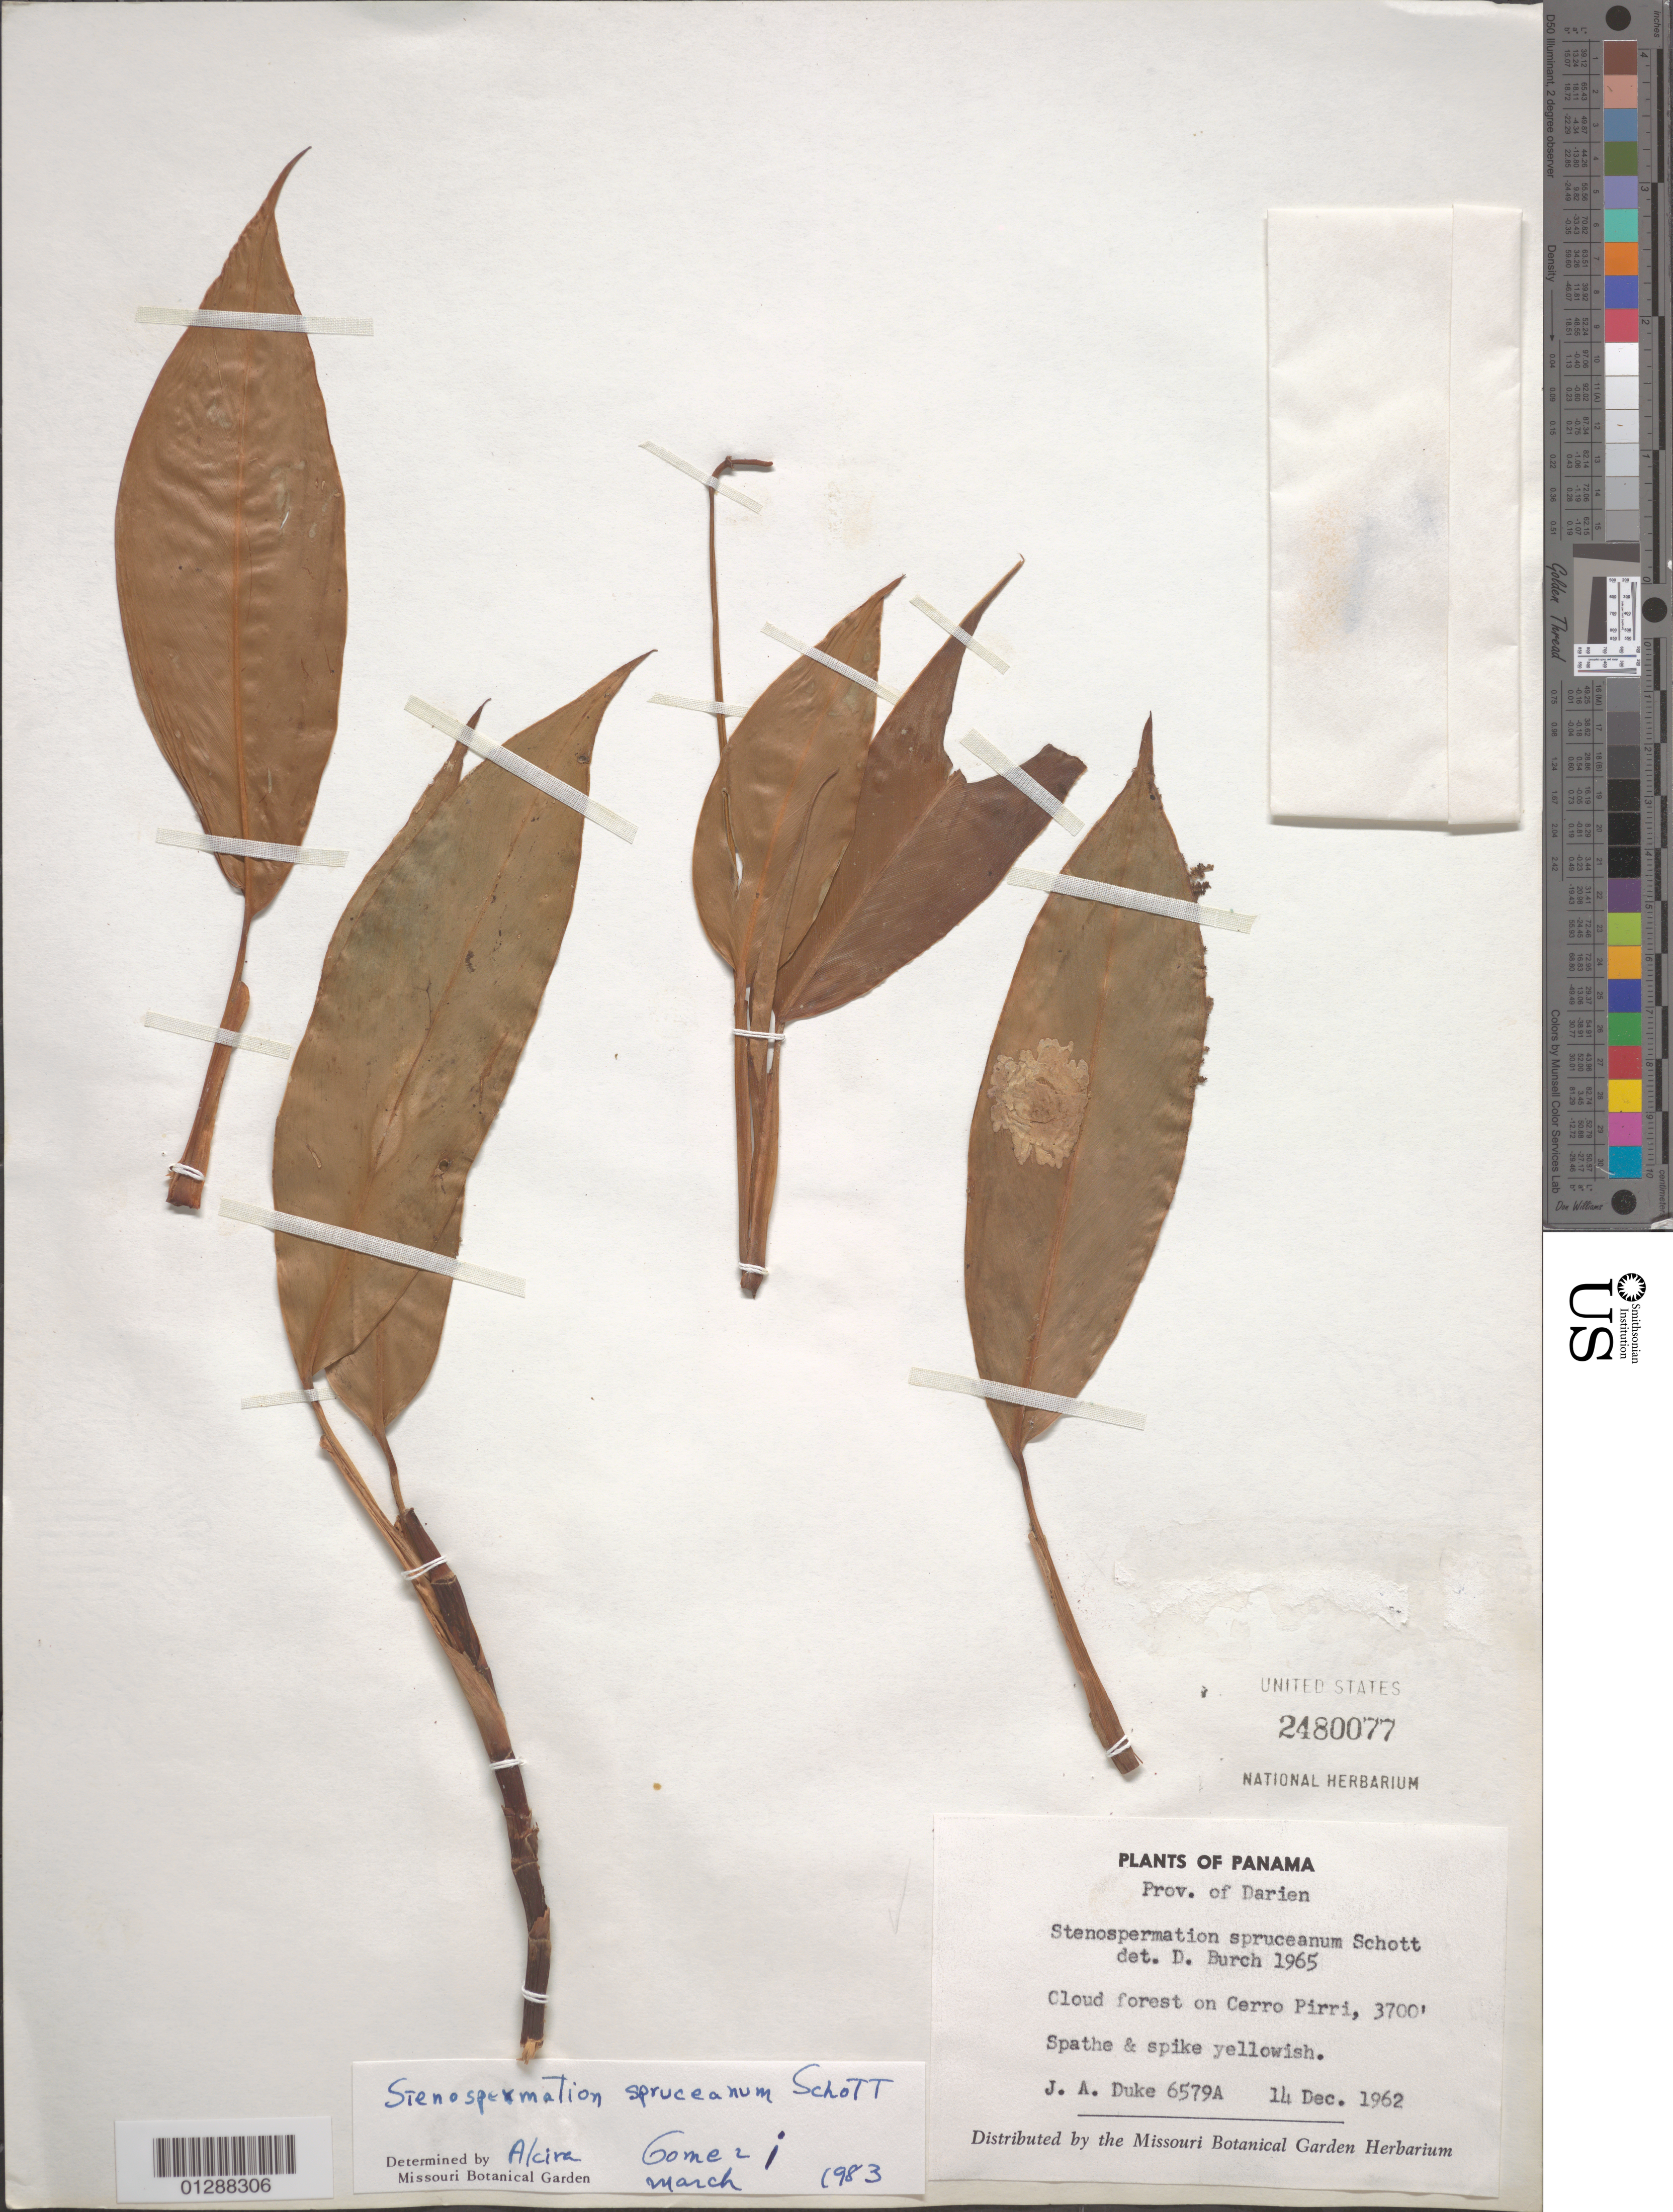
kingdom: Plantae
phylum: Tracheophyta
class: Liliopsida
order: Alismatales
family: Araceae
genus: Stenospermation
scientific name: Stenospermation spruceanum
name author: Schott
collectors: J. A. Duke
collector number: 6579A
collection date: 1962-12-14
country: Panama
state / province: Darien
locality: Cloud forest on Cerro Pirri.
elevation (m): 1128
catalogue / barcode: US 2480077